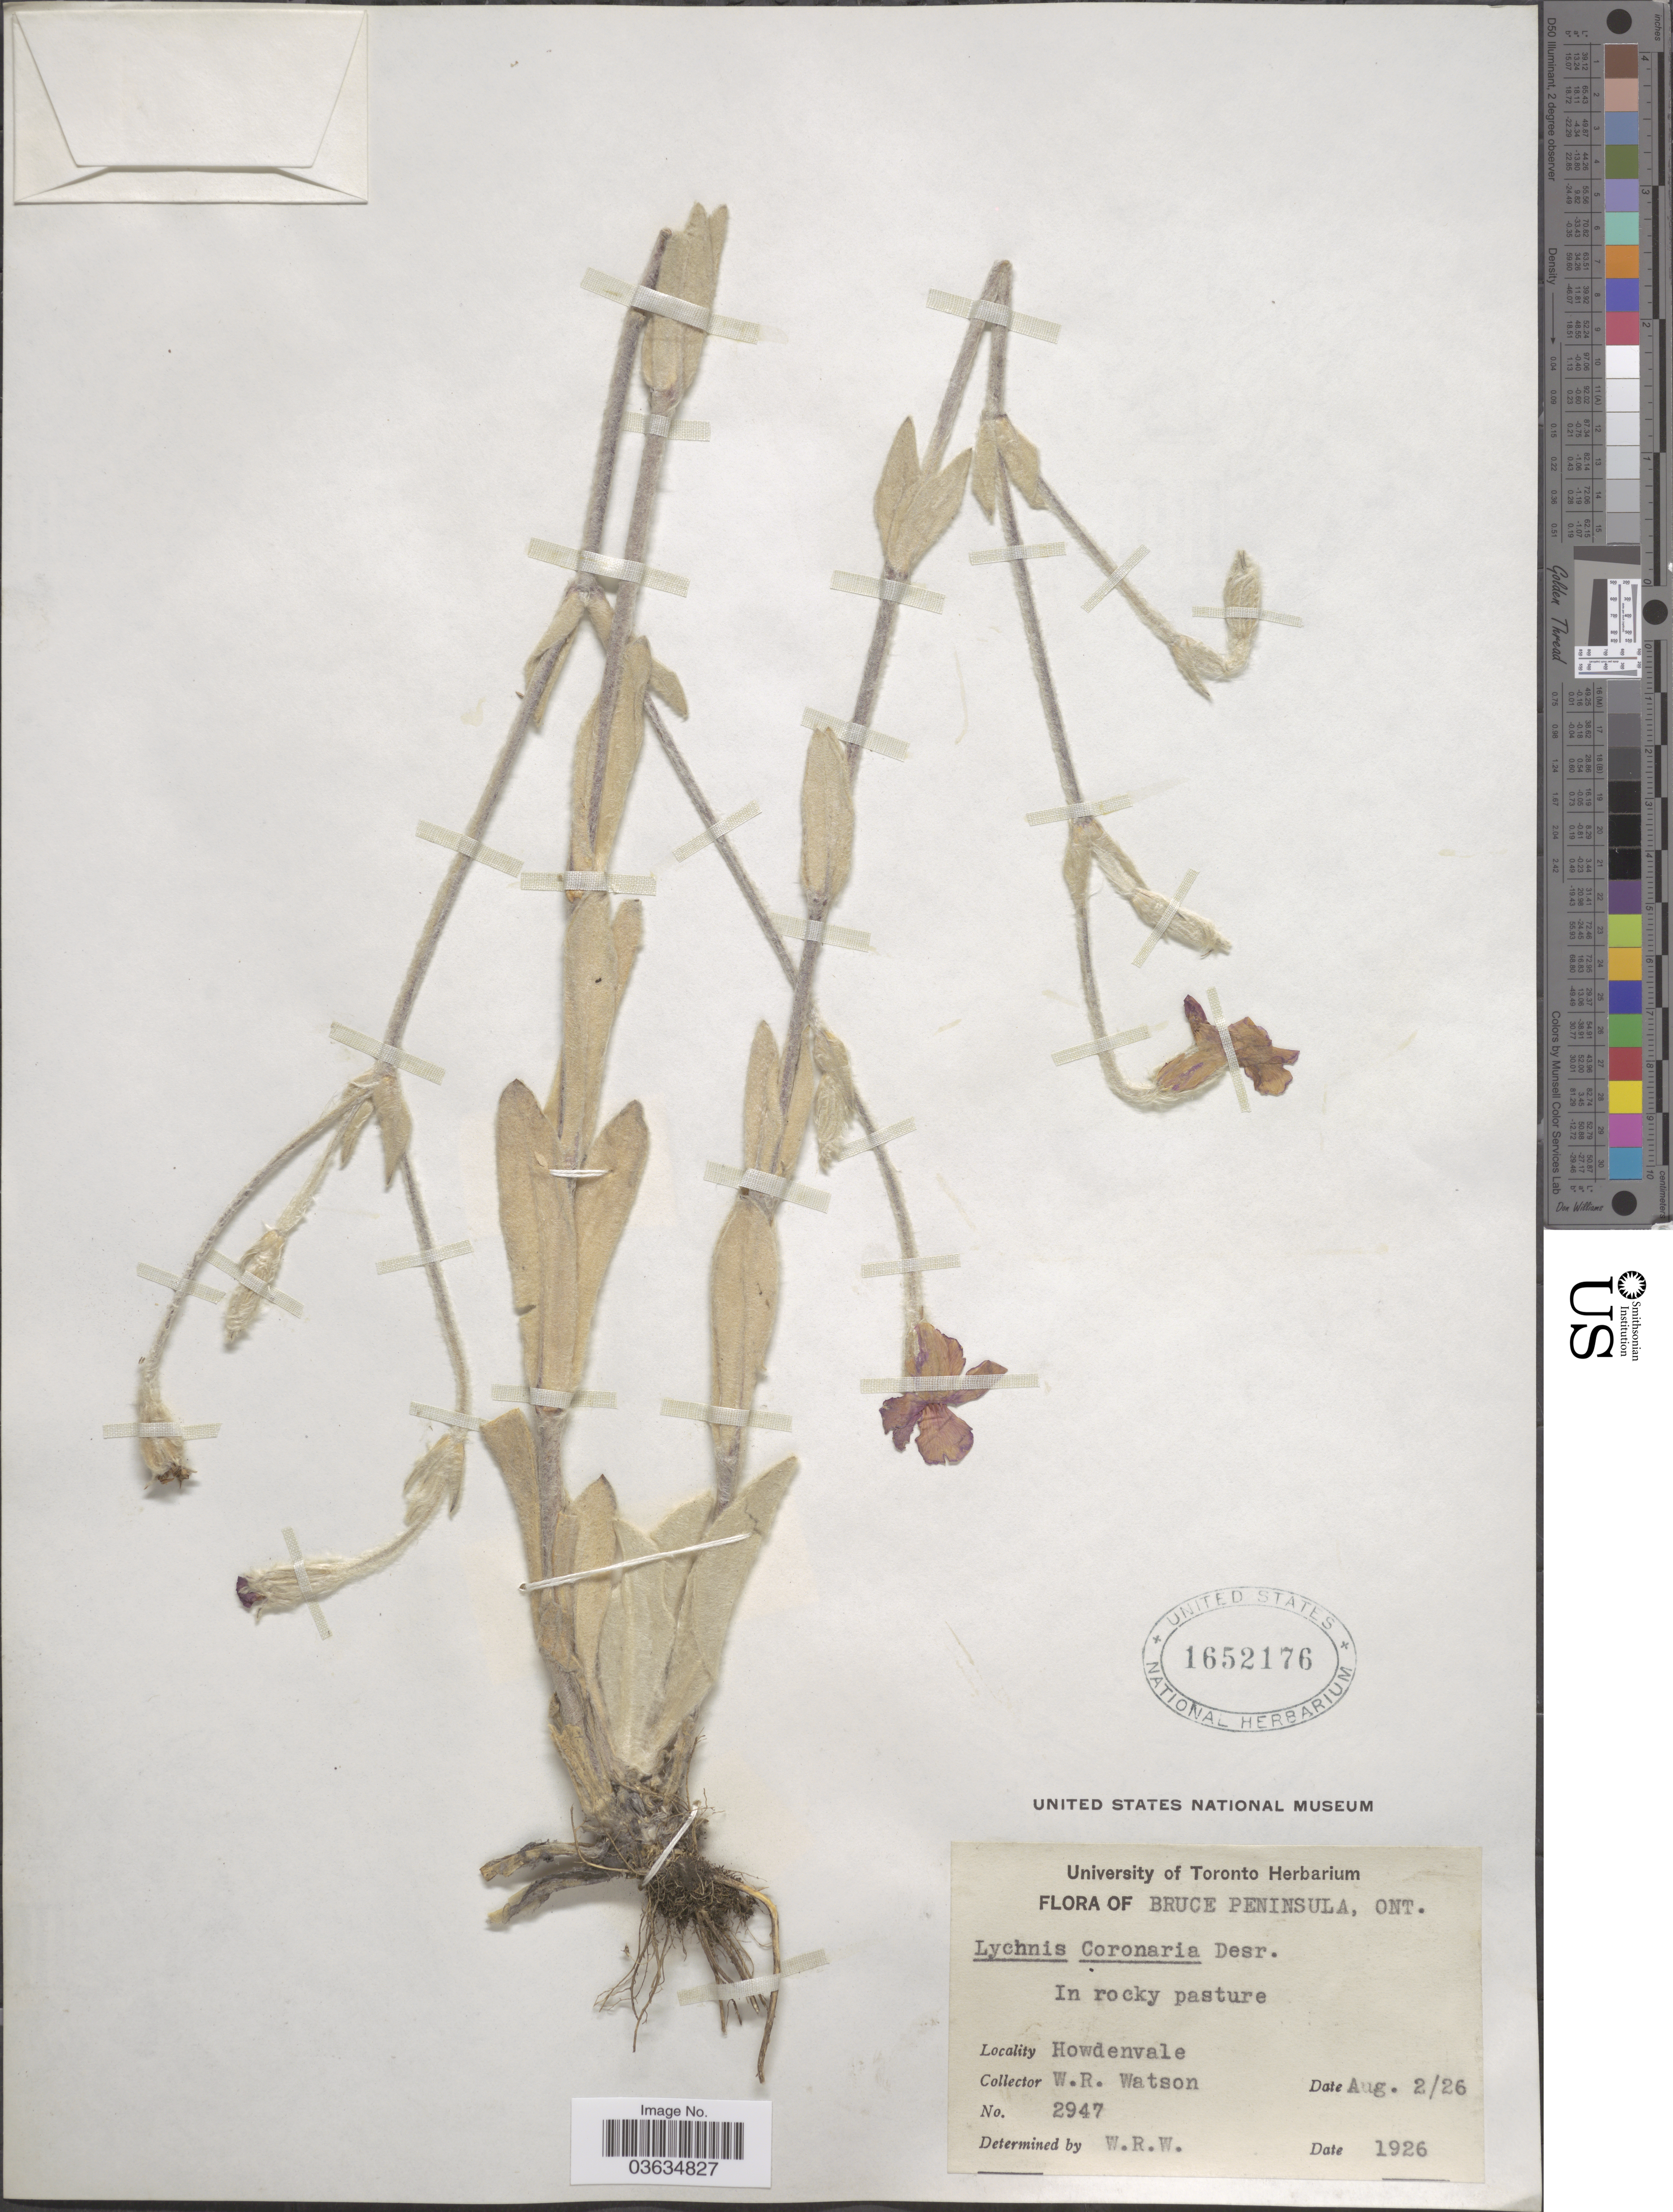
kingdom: Plantae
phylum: Tracheophyta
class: Magnoliopsida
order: Caryophyllales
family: Caryophyllaceae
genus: Silene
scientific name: Silene coronaria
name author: (L.) Clairv.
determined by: Strong, Mark T., (BOT), Smithsonian Institution - National Museum of Natural History (UNITED STATES)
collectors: W. R. Watson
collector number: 2947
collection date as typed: Transcribed d/m/y: 2/8/26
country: Canada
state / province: Ontario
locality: Bruce Peninsula. Howdenvale.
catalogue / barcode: US 1652176